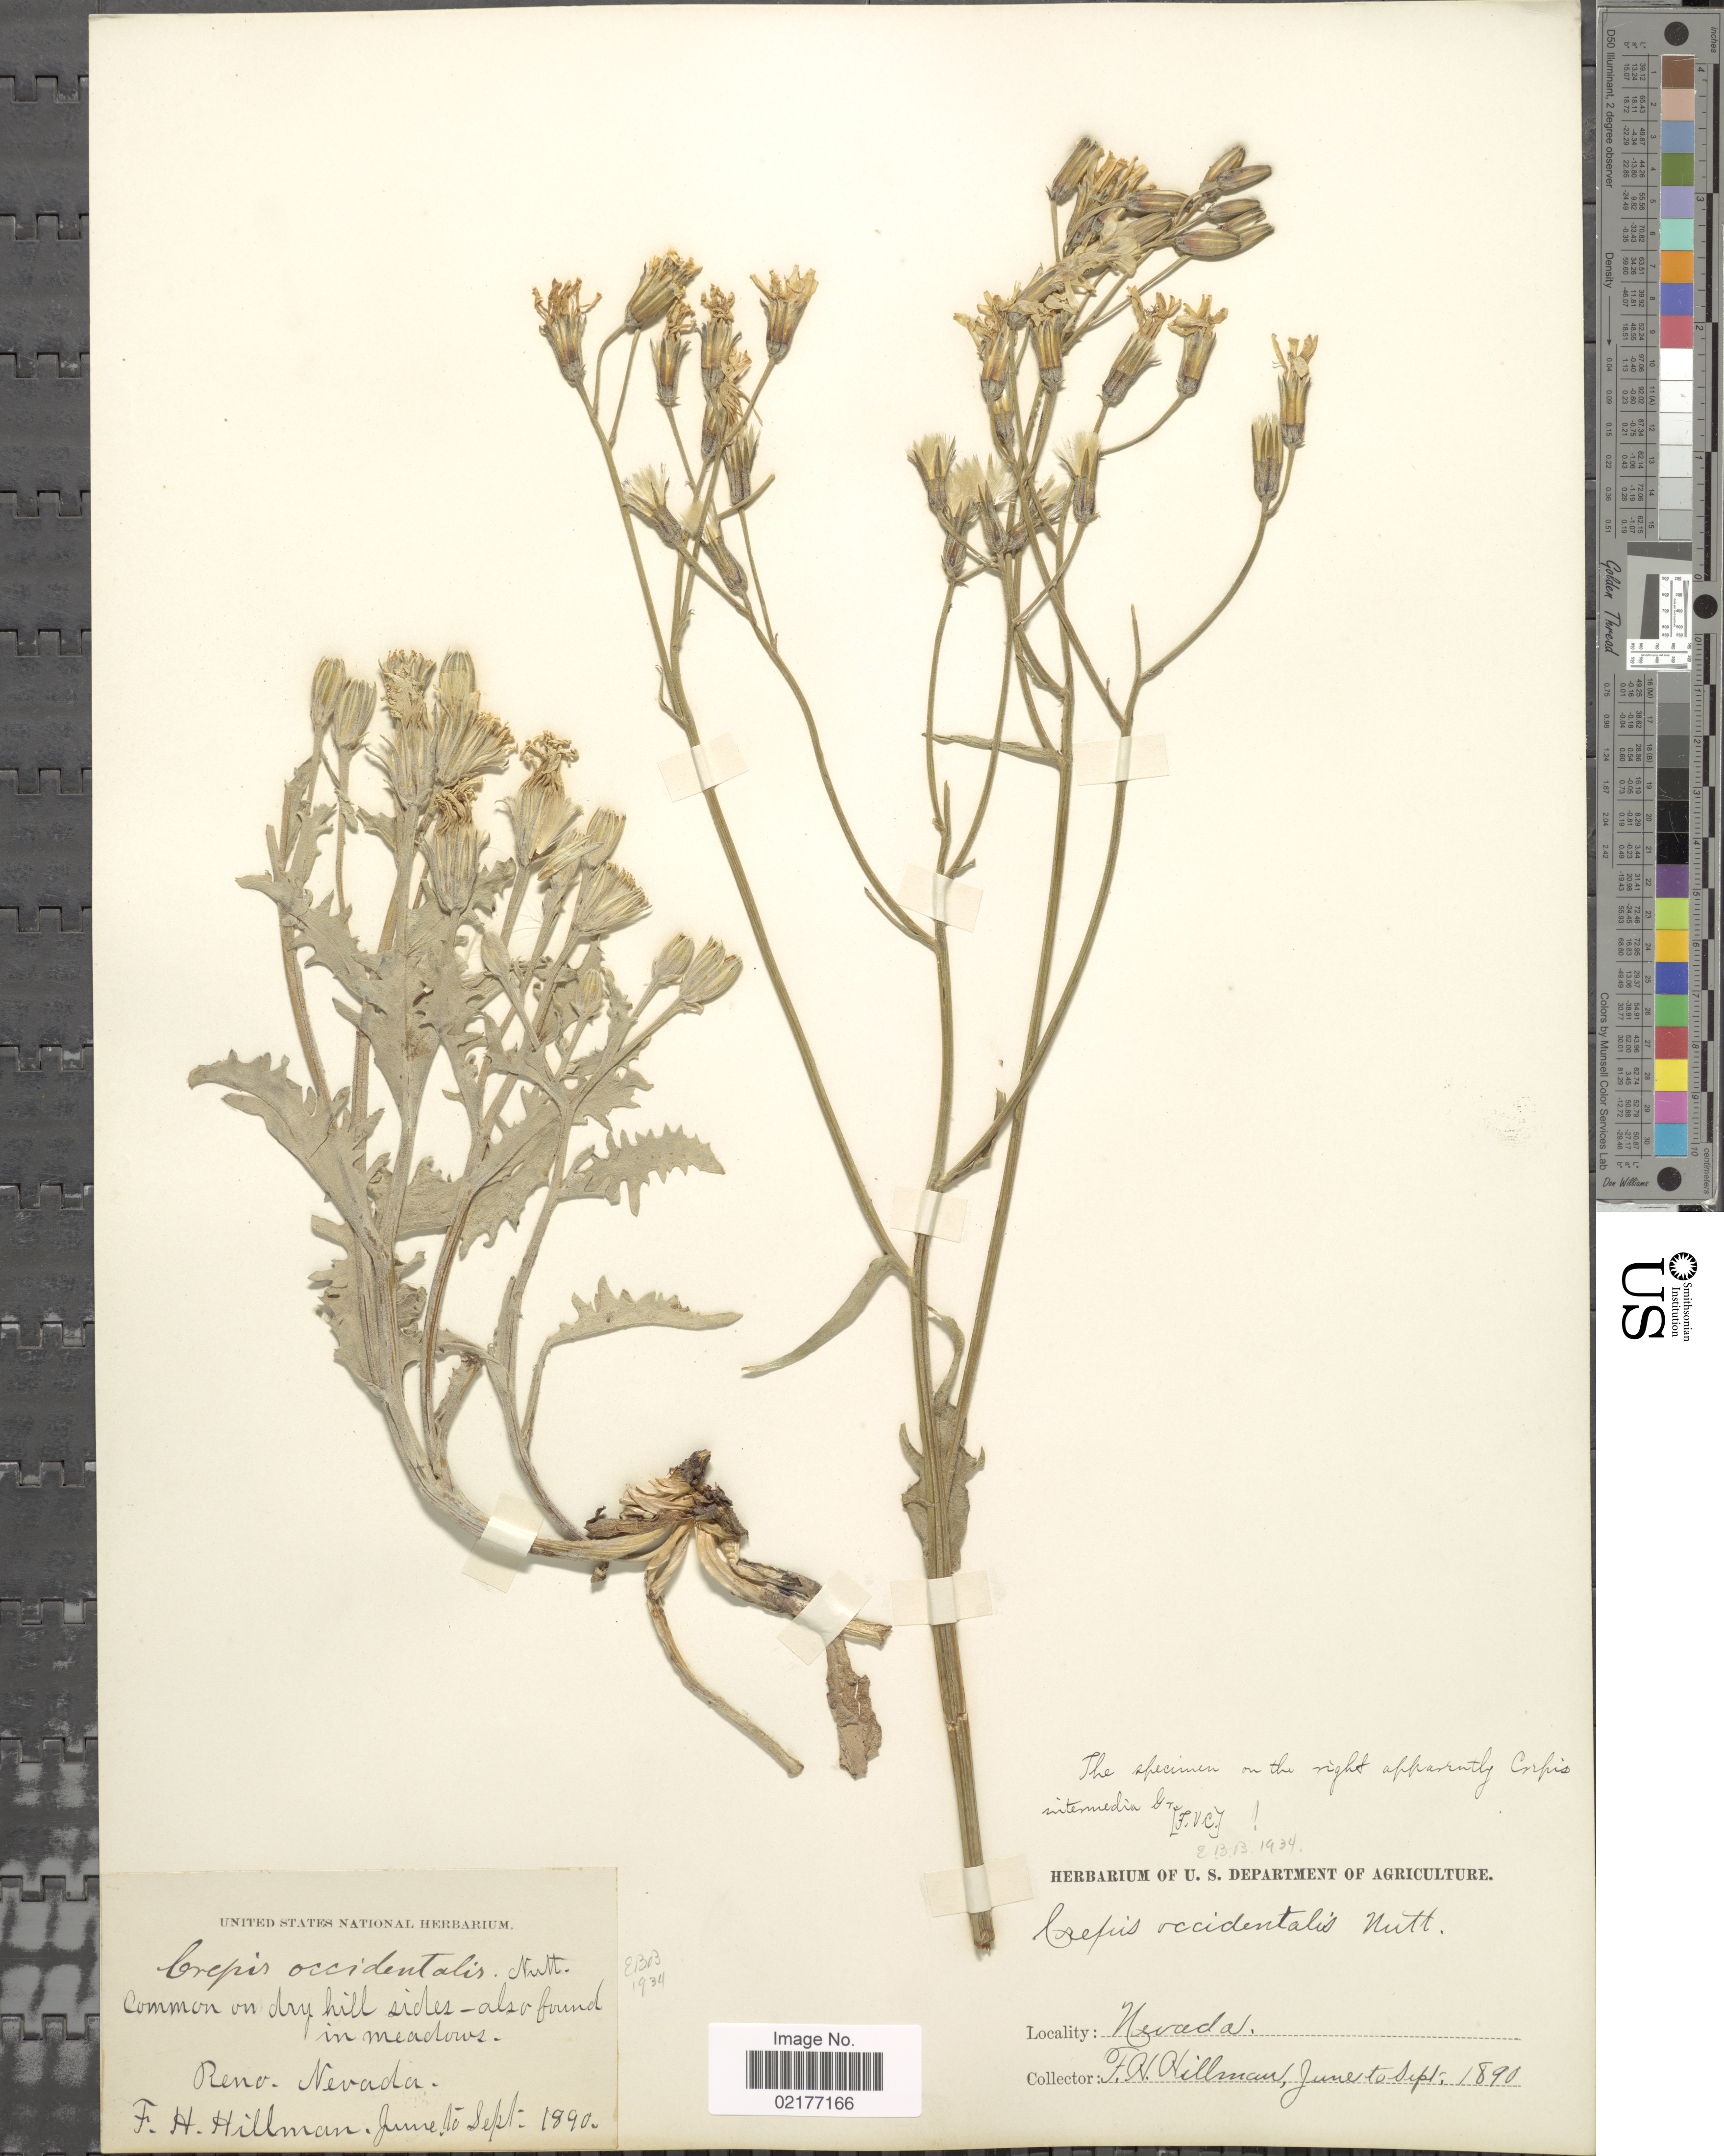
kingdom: Plantae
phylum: Tracheophyta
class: Magnoliopsida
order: Asterales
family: Asteraceae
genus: Crepis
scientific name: Crepis occidentalis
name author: Nutt.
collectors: F. Hillman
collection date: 1890-06/1890-09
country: United States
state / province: Nevada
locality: Reno, Nevada, Very common on cultivated, and wood lands